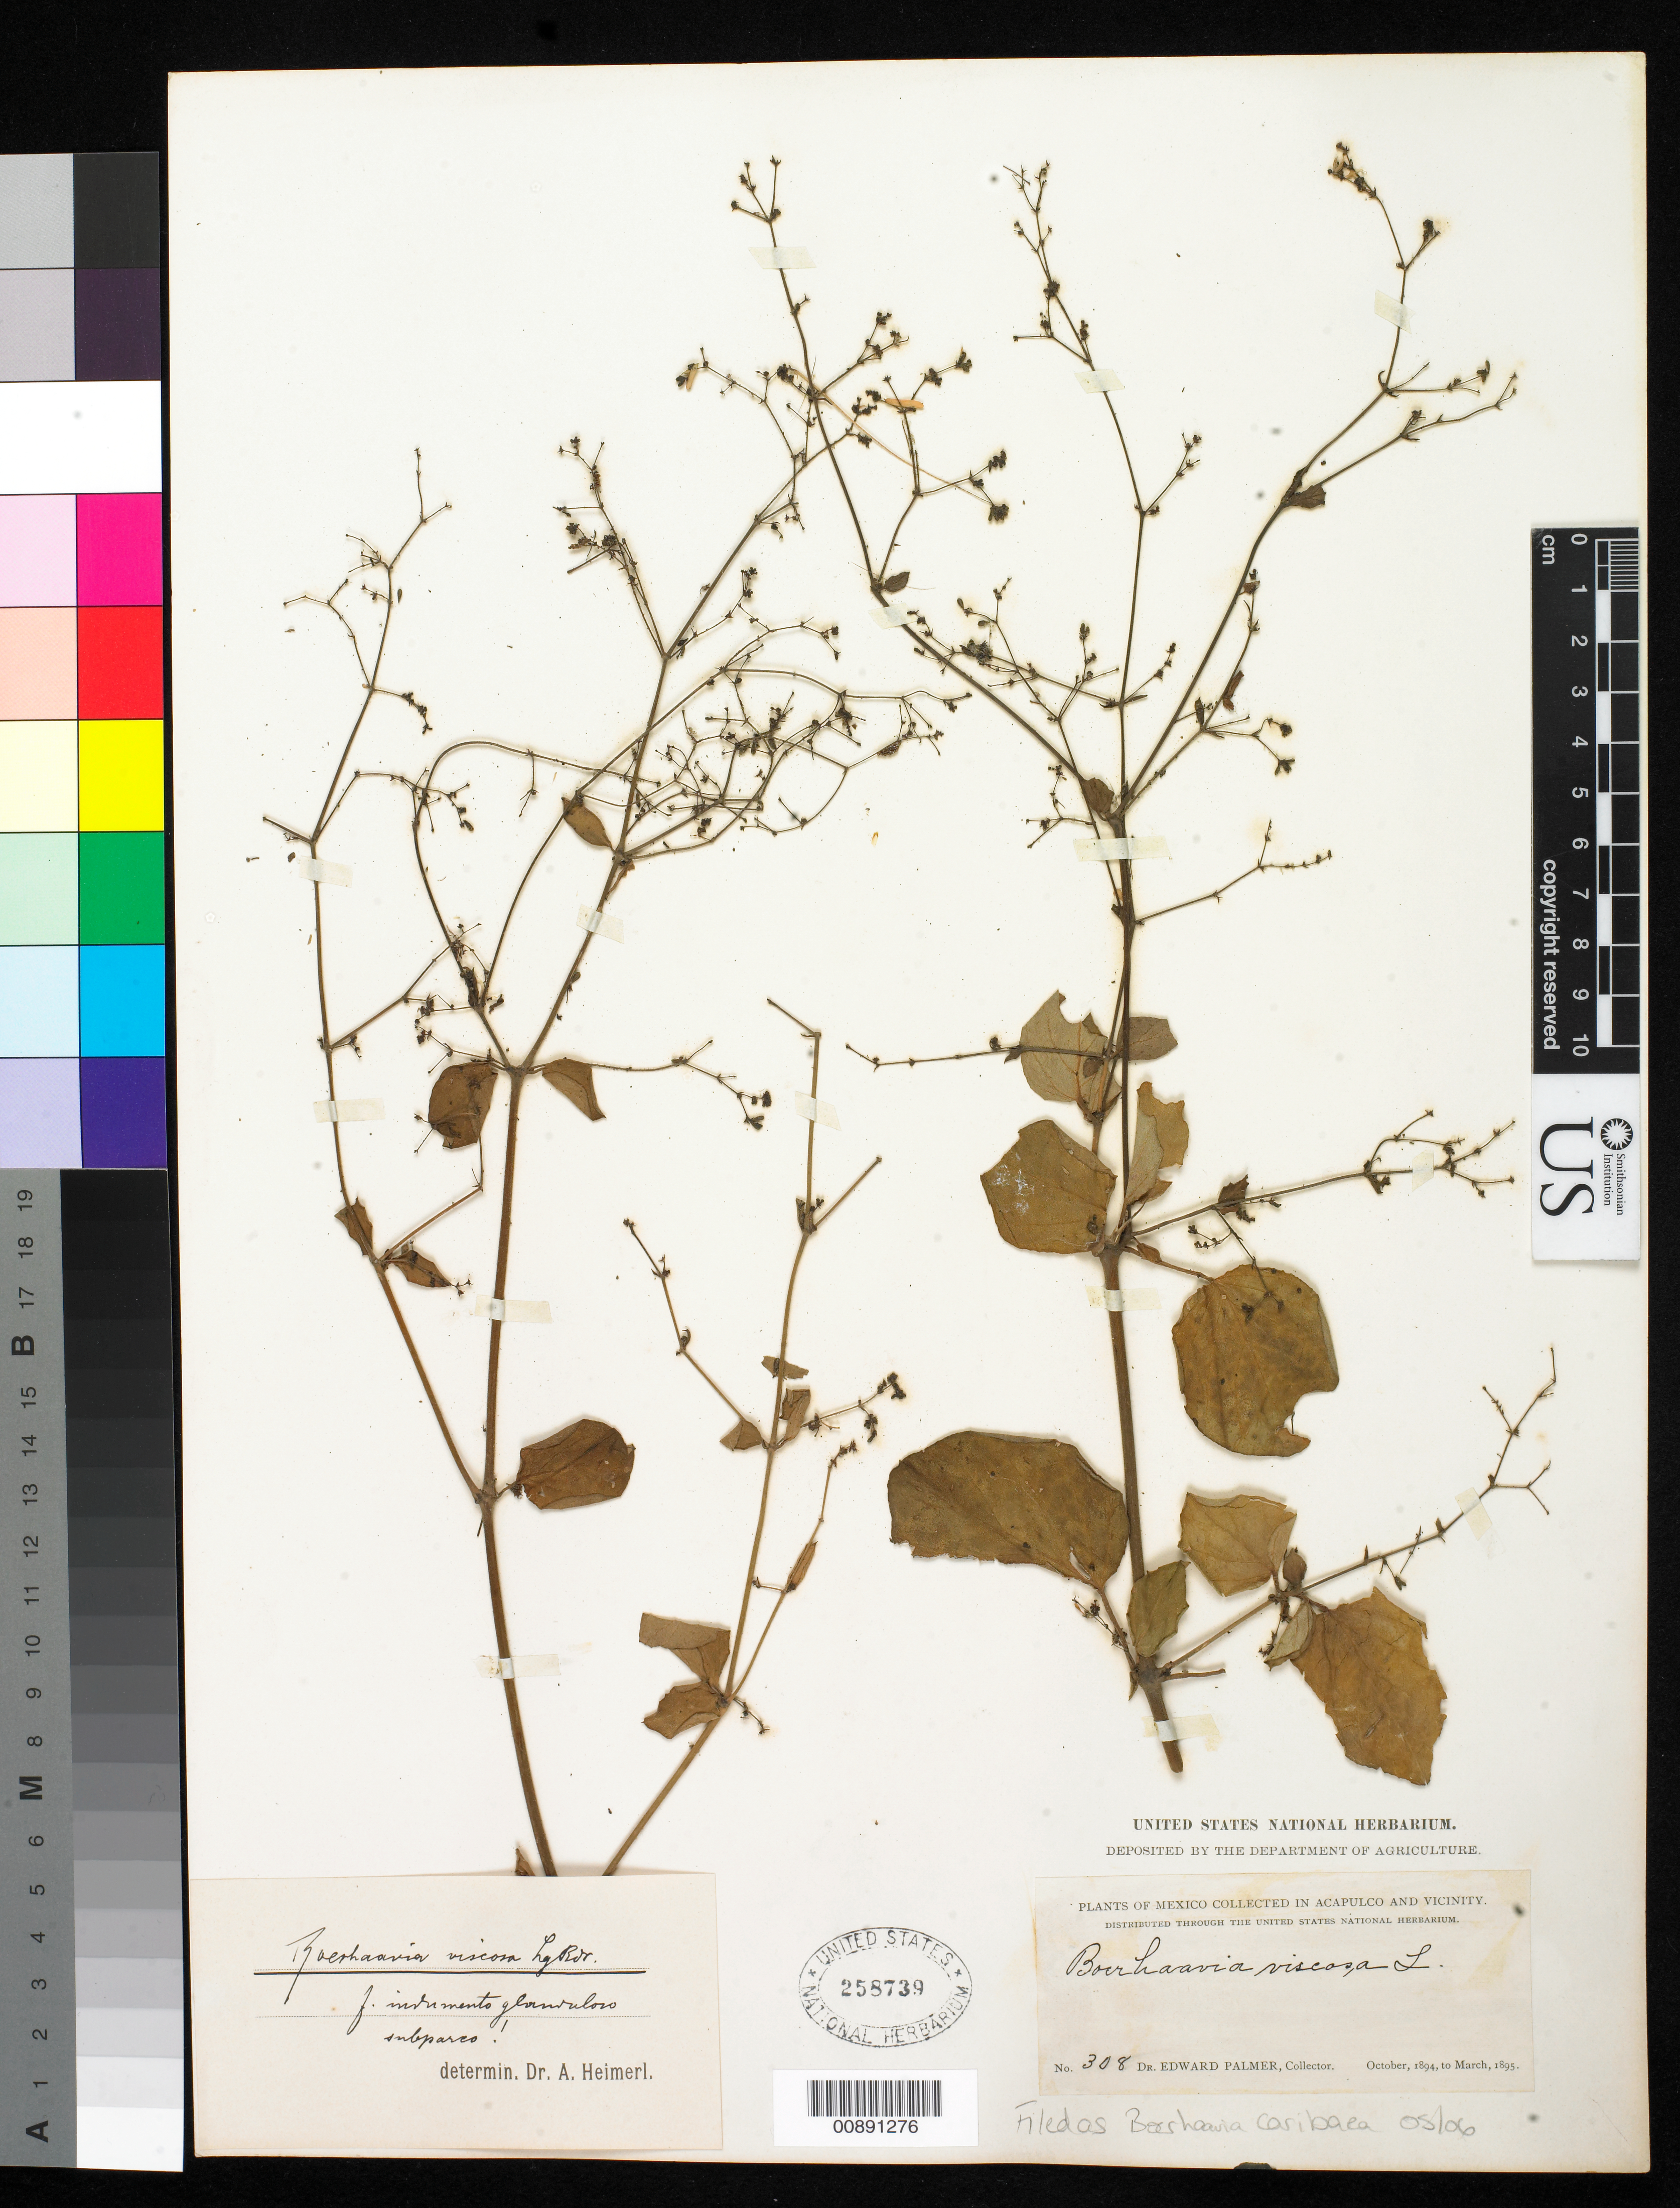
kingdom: Plantae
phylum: Tracheophyta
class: Magnoliopsida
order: Caryophyllales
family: Nyctaginaceae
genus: Boerhavia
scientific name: Boerhavia caribaea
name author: Jacq.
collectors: E. Palmer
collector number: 308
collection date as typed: Oct 1894 to -- Mar 1895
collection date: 1894-10/1895-03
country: Mexico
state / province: Guerrero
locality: Acapulco, Guerrero and vicinity.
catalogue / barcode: US 258739